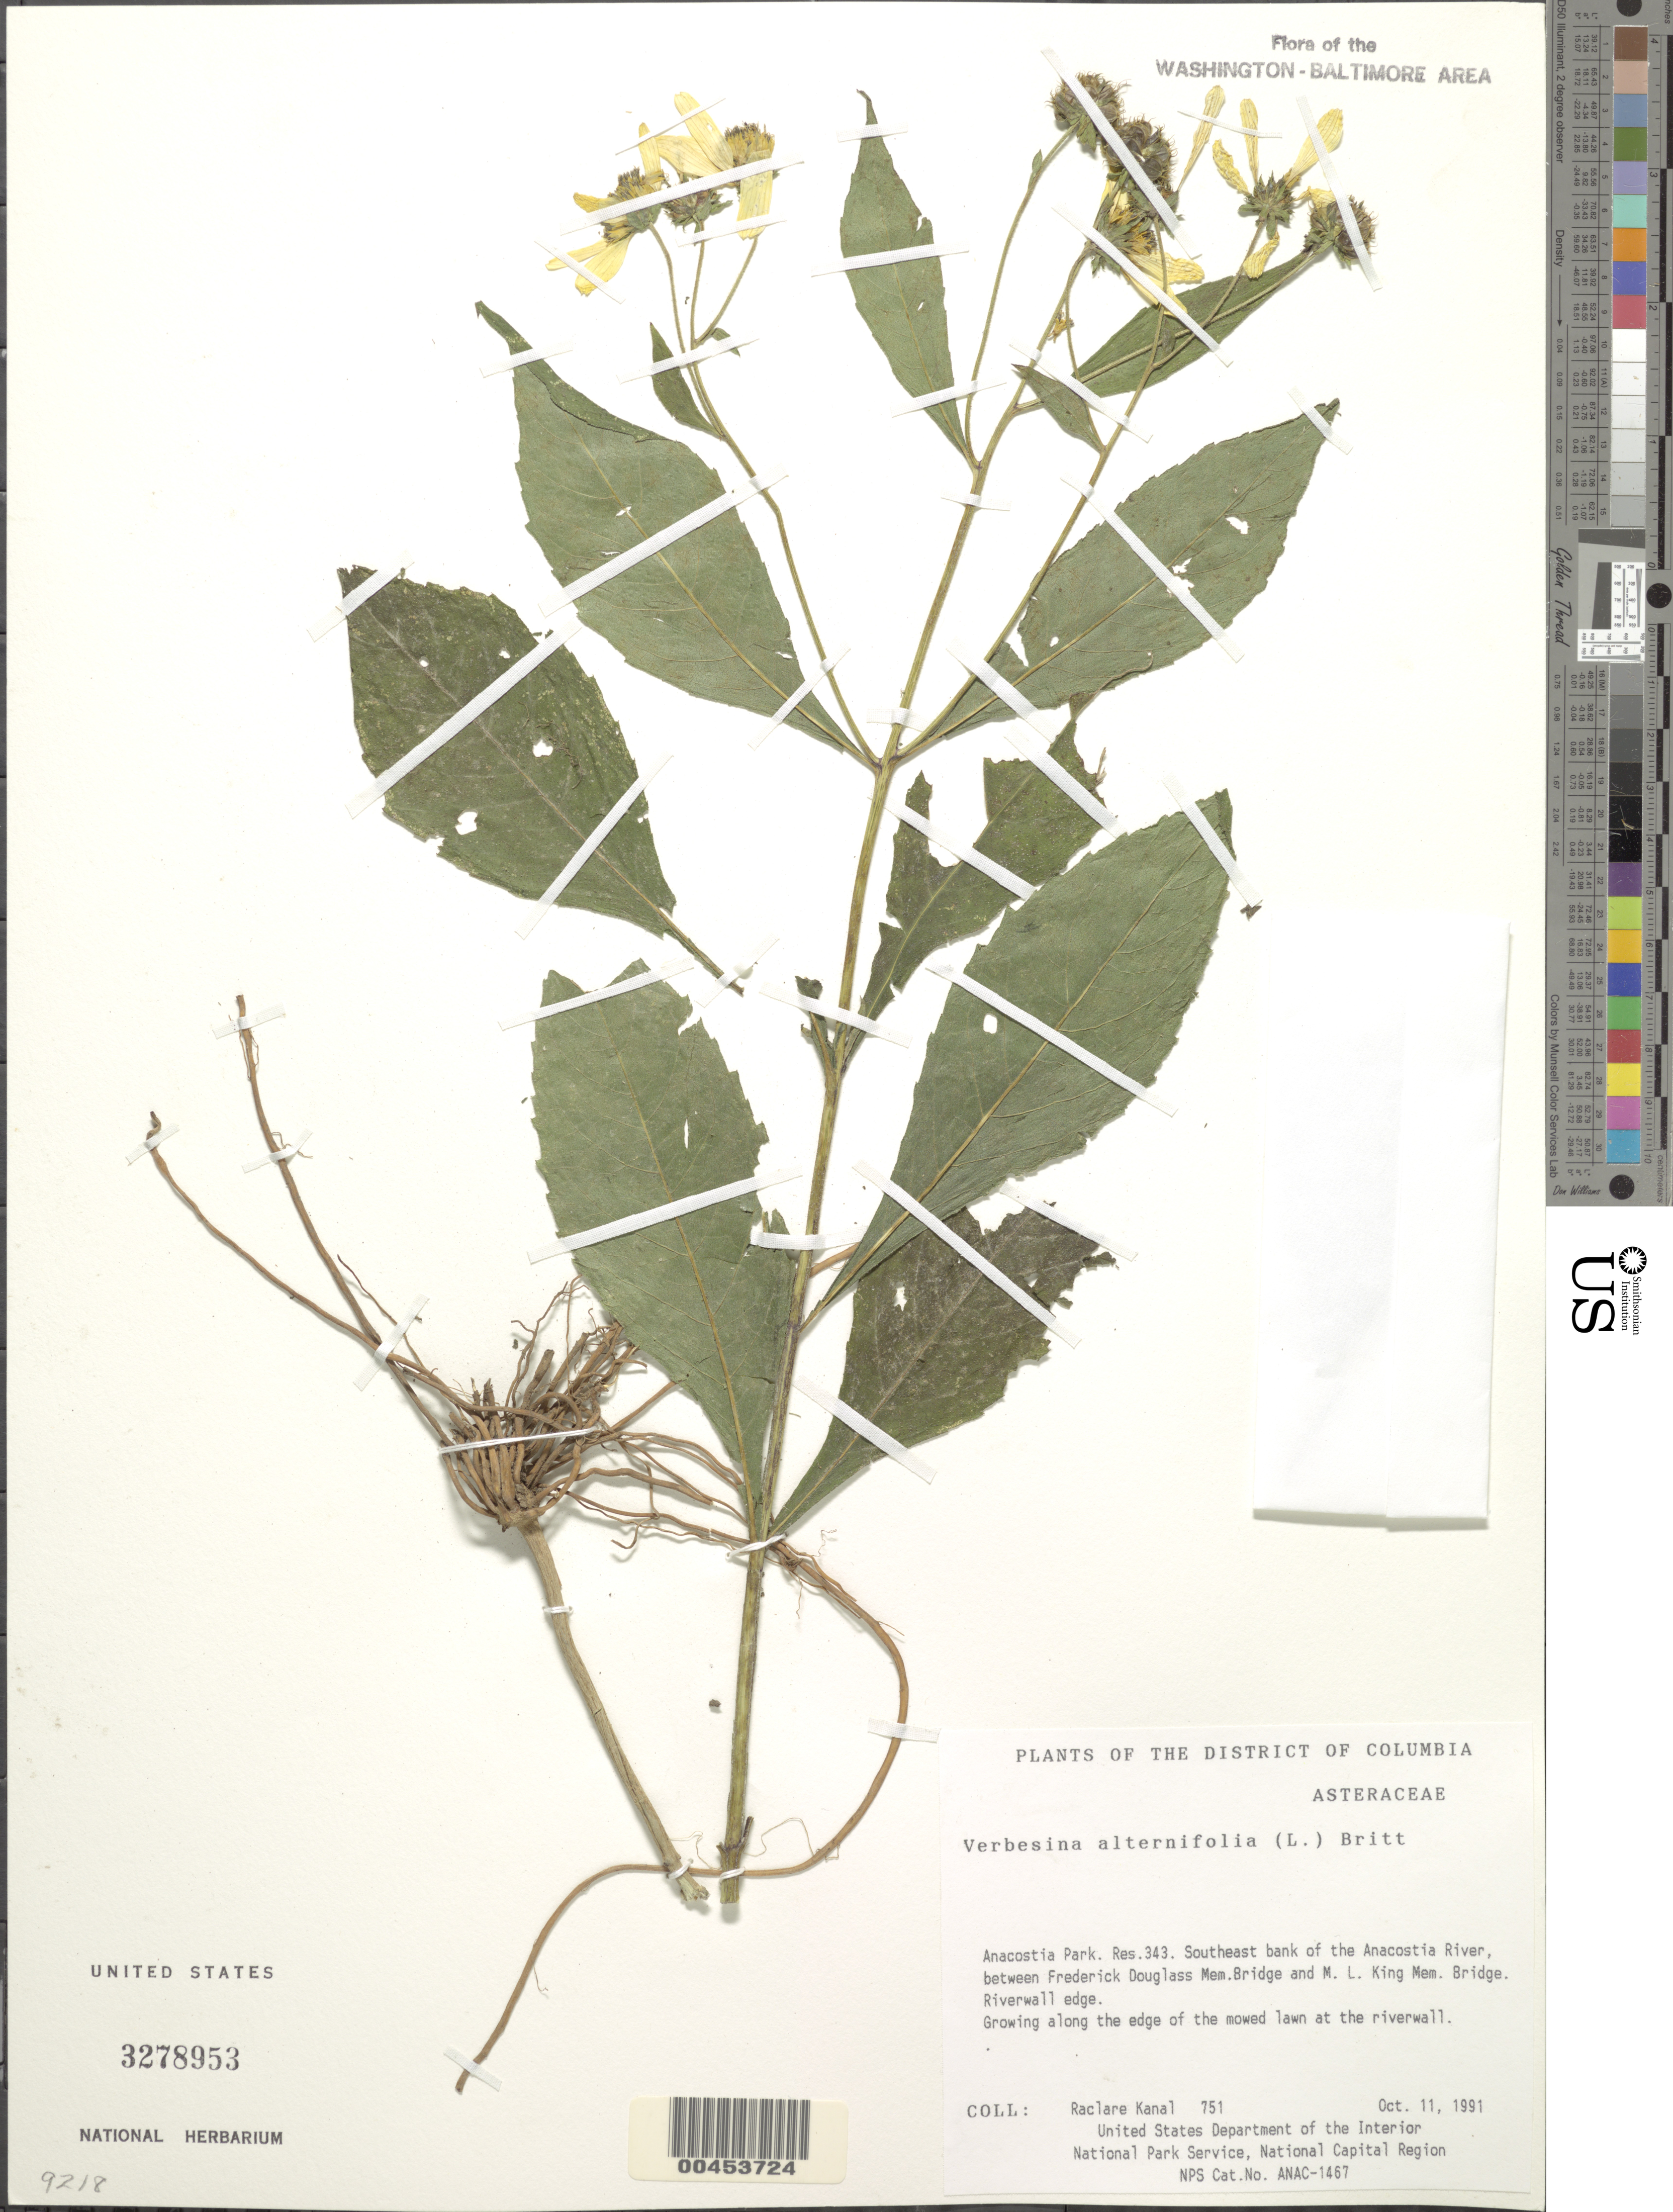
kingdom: Plantae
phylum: Tracheophyta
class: Magnoliopsida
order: Asterales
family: Asteraceae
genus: Verbesina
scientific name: Verbesina alternifolia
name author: (L.) Britton ex Kearney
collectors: R. Kanal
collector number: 751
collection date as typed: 11 Oct 1991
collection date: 1991-10-11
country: United States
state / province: District of Columbia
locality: Anacostia park, res 343, se bank of the anacostia river, between frederick douglass mem bridge and m.l. king mem bridge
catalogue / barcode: US 3278953